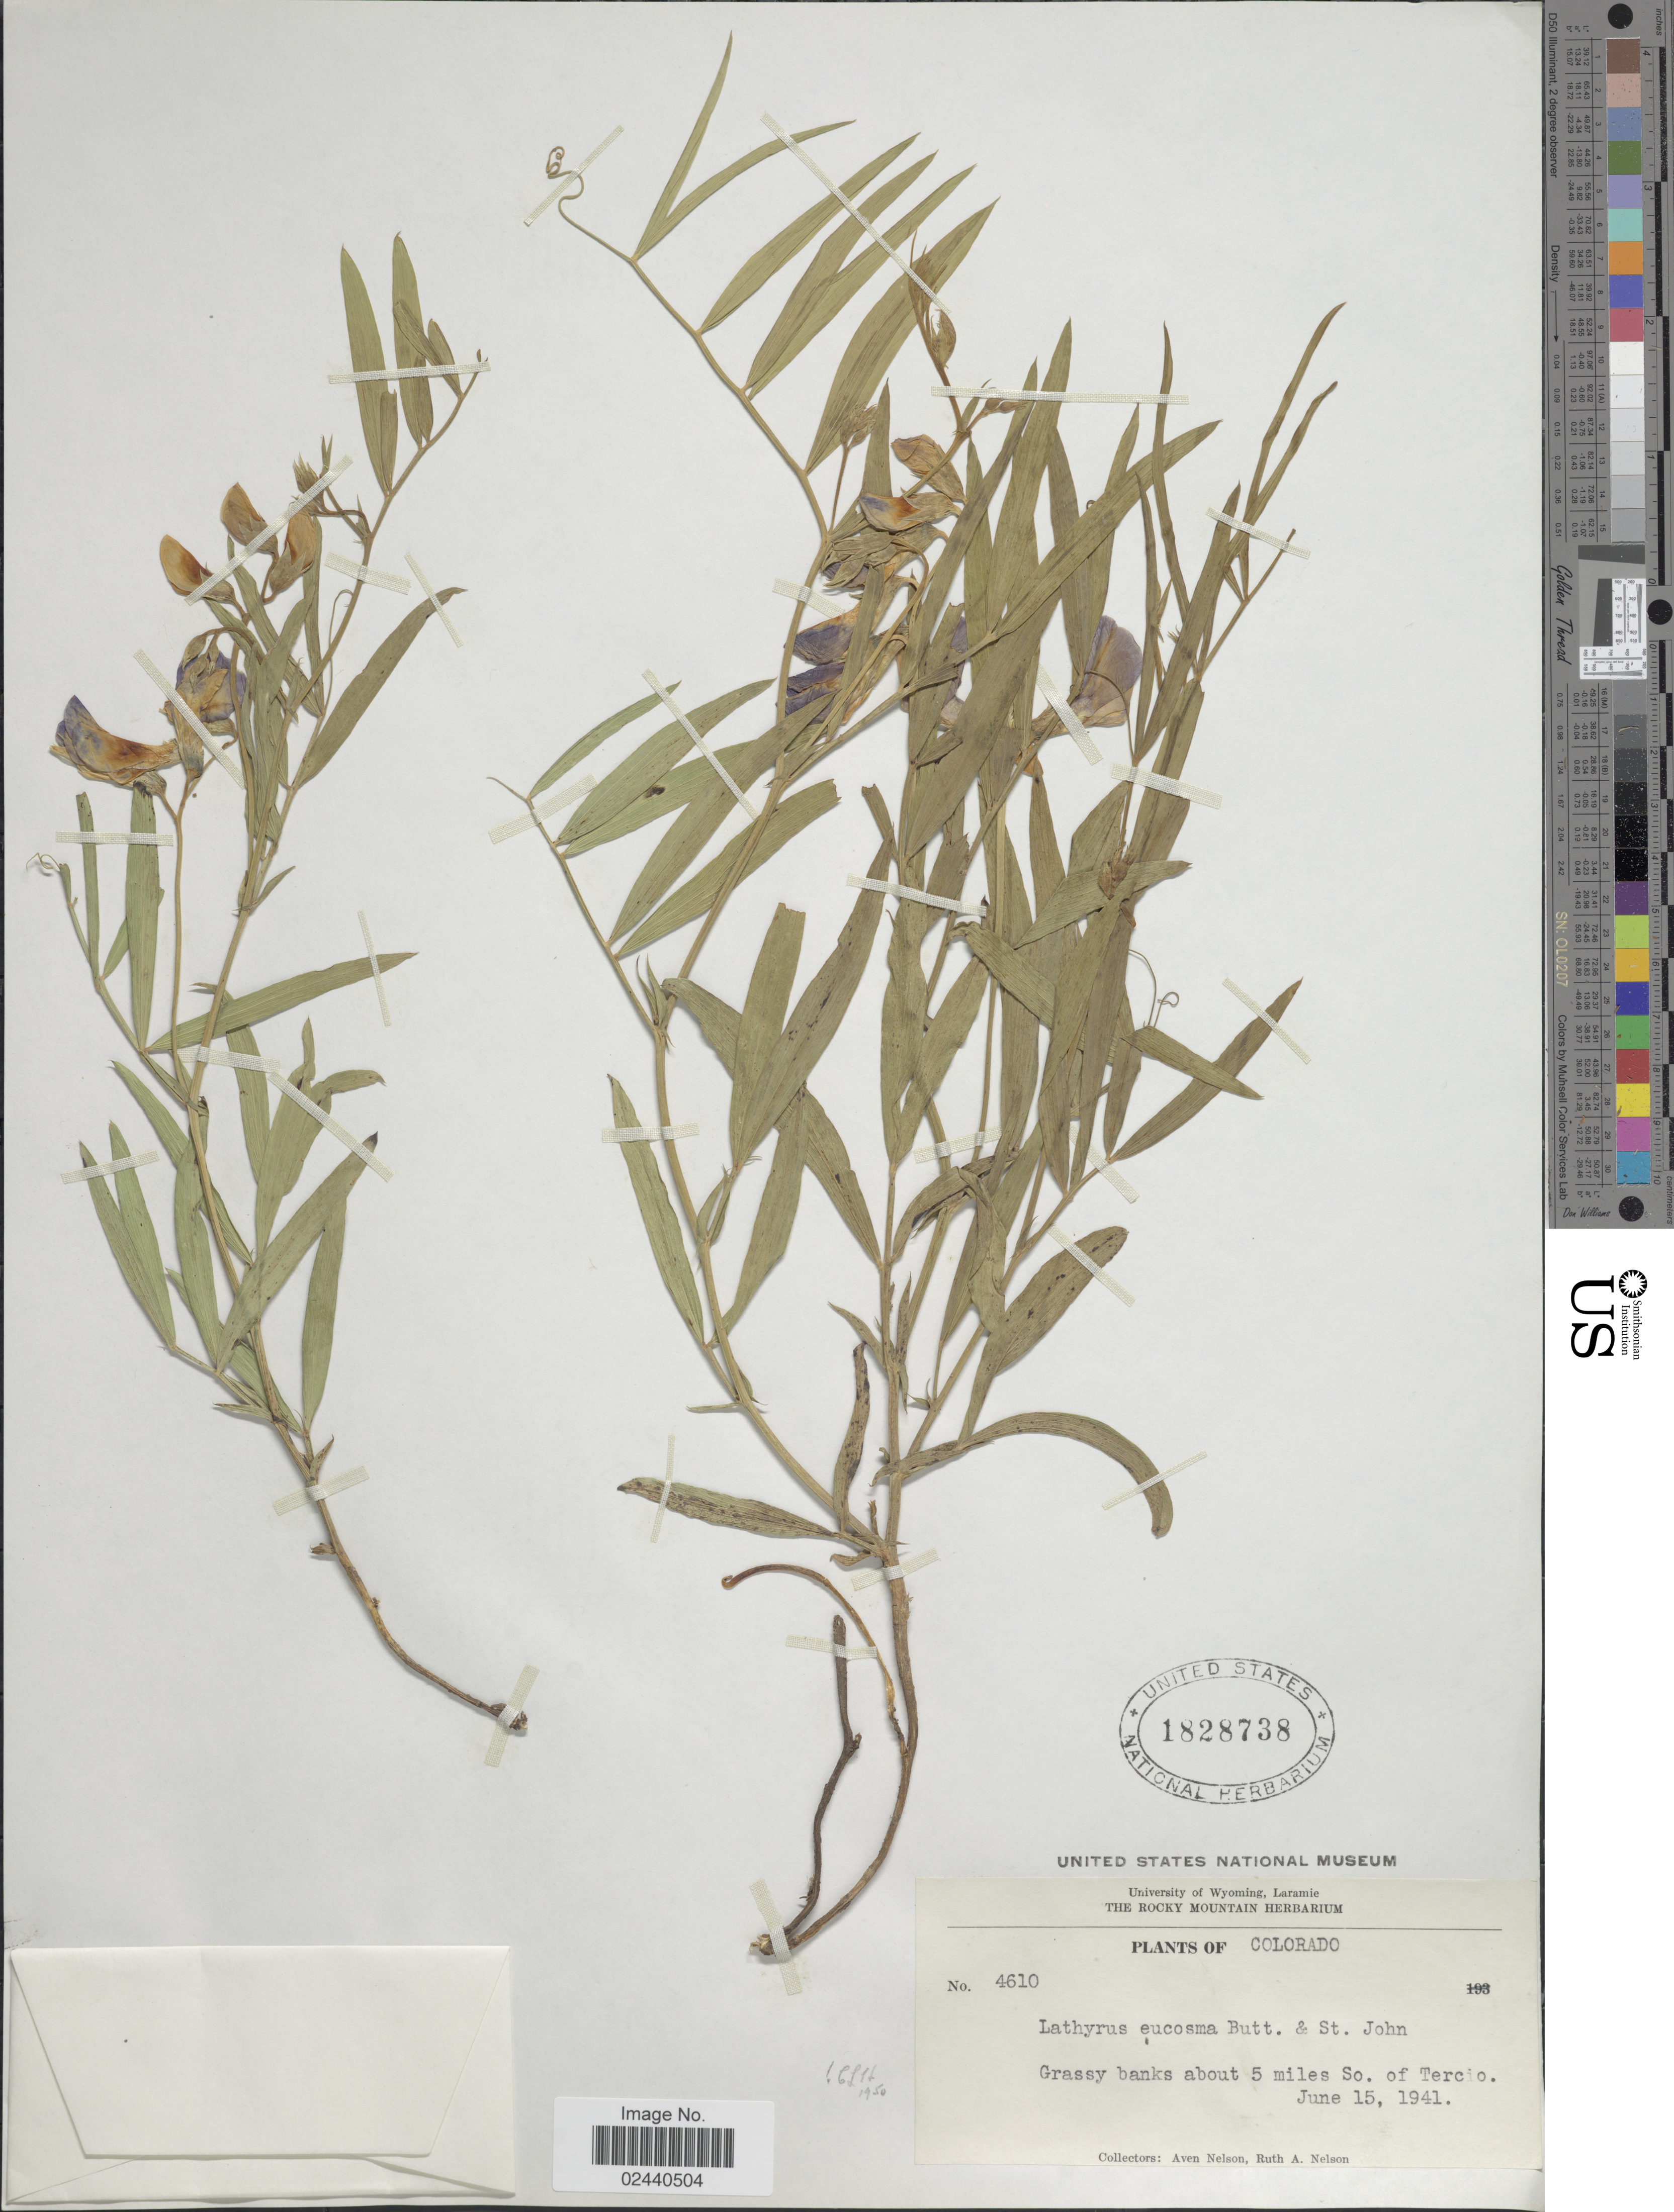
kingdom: Plantae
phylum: Tracheophyta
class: Magnoliopsida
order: Fabales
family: Fabaceae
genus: Lathyrus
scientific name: Lathyrus eucosmus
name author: Butters & H. St. John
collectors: A. Nelson & R. A. Nelson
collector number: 4610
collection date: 1941-06-15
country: United States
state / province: Colorado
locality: Grassy banks about 5 miles So. of Tercio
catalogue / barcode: US 1828738